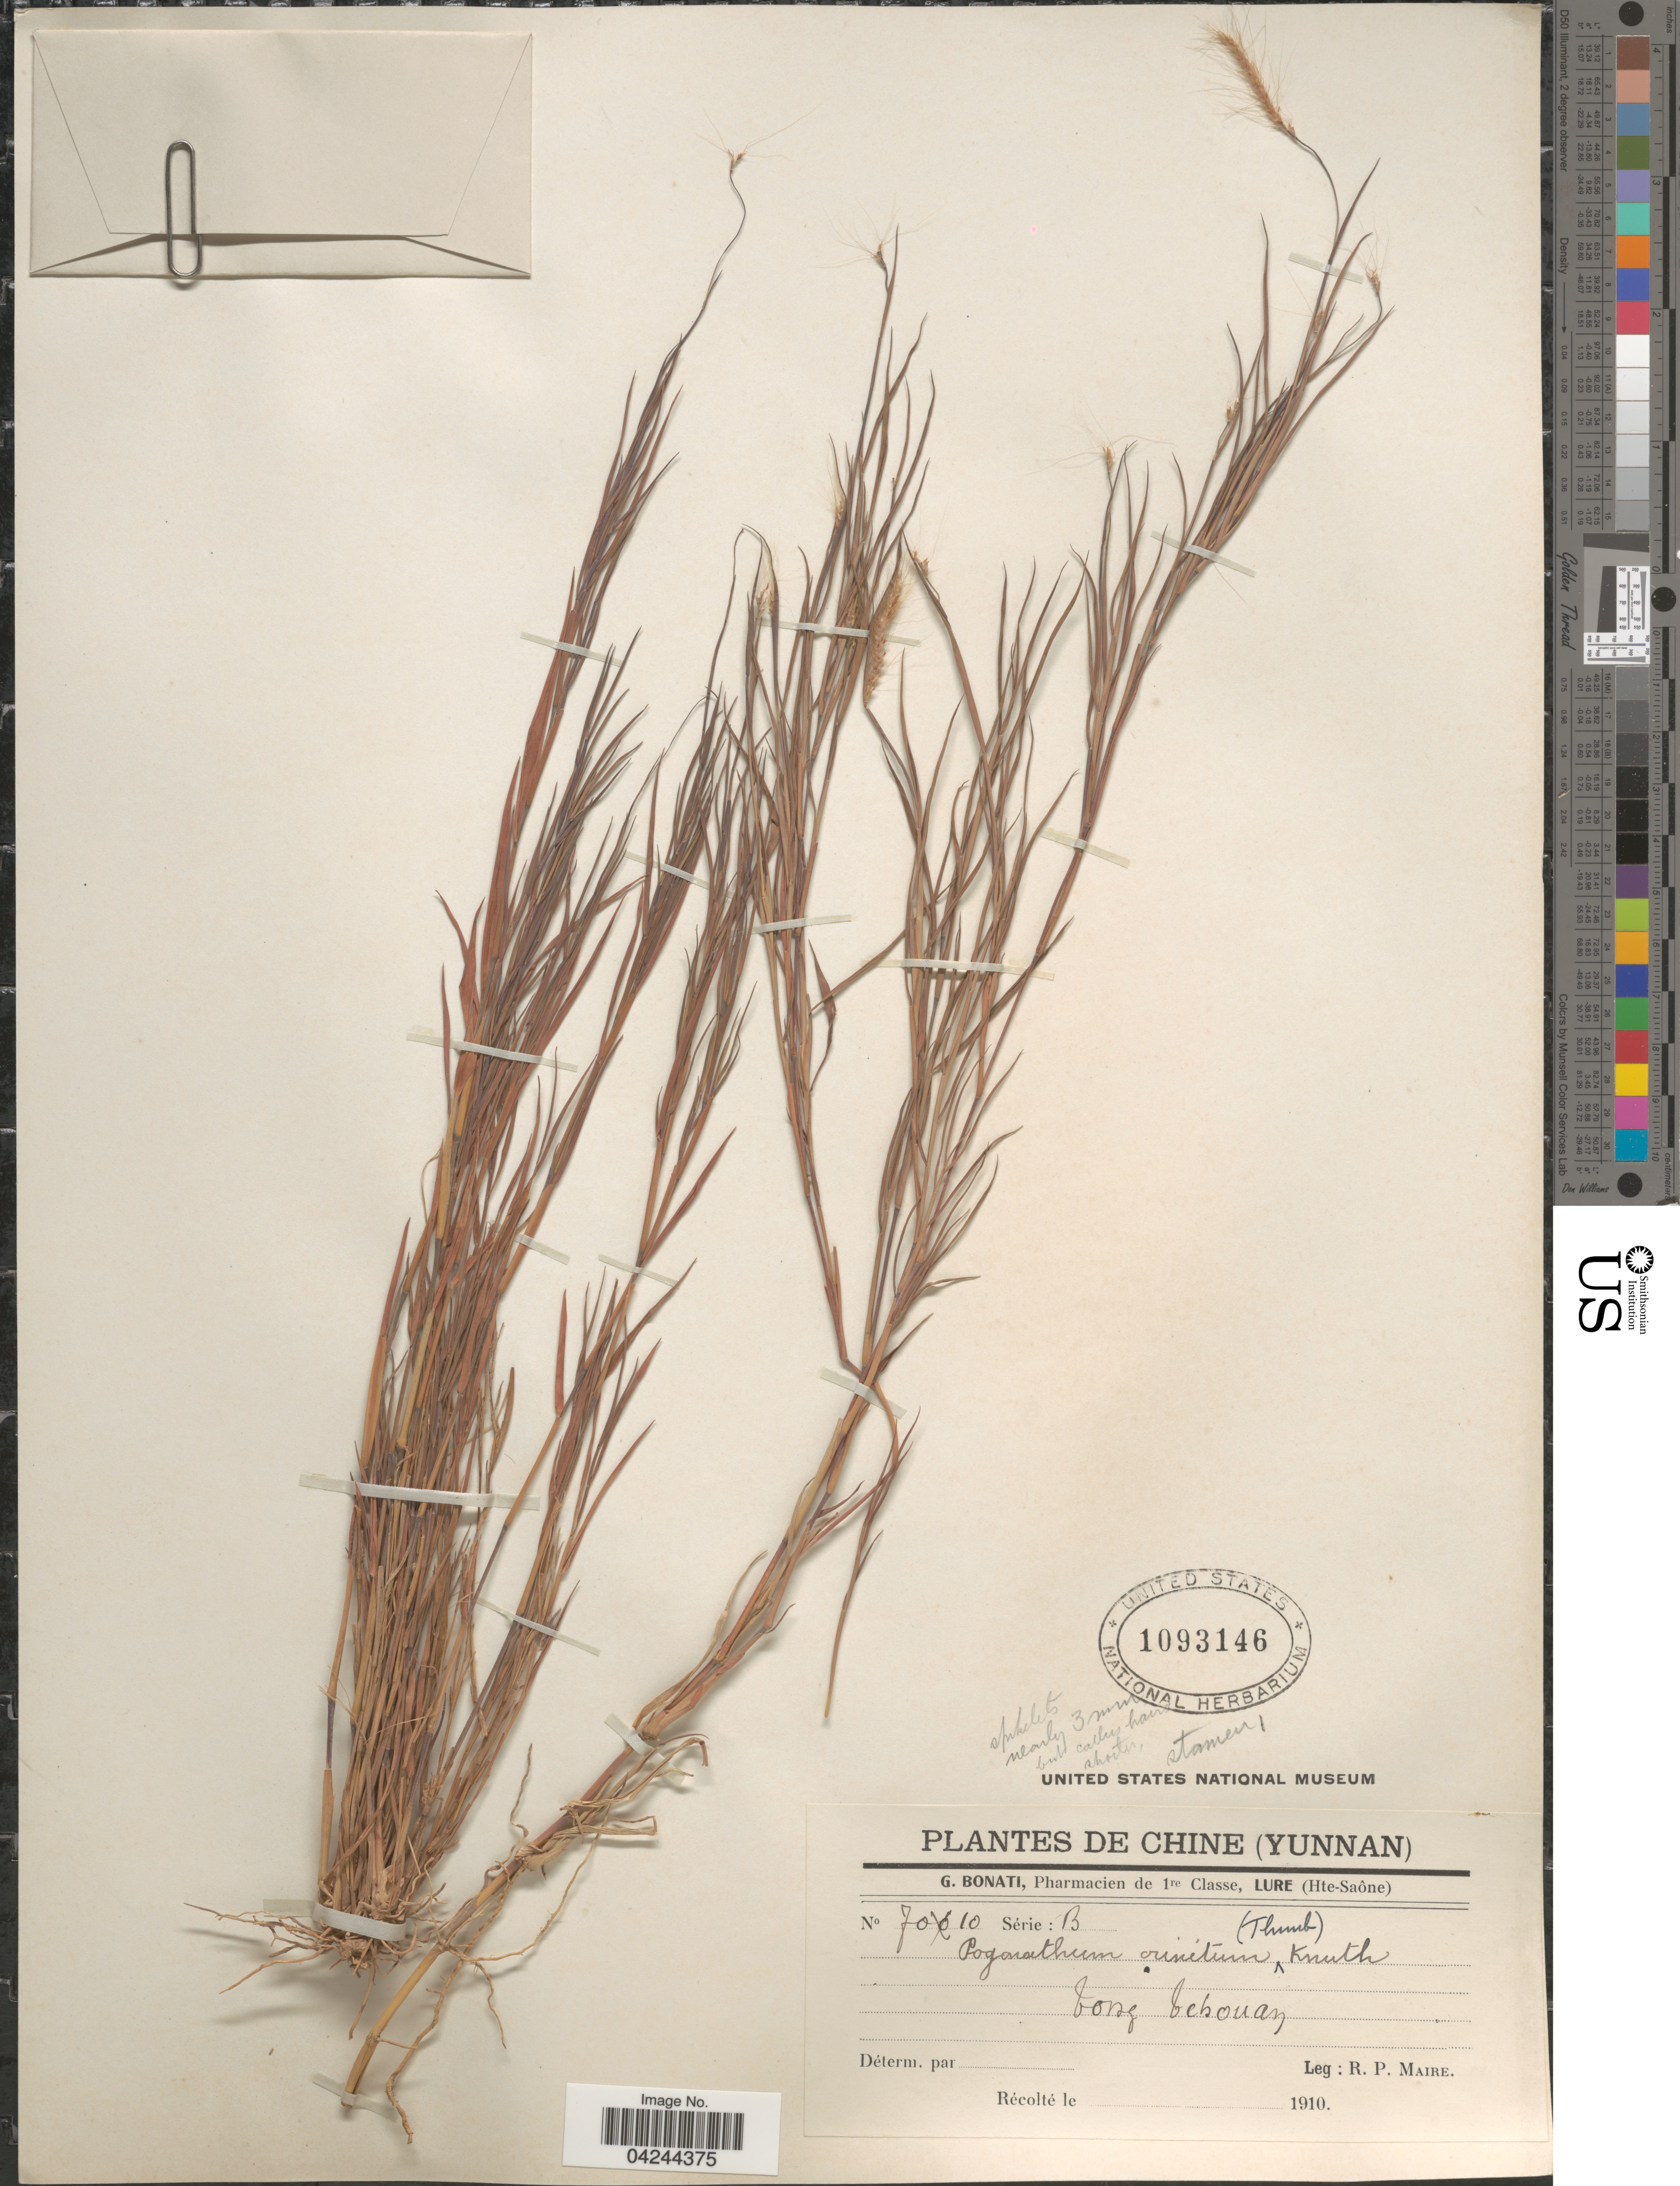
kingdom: Plantae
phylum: Tracheophyta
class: Liliopsida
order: Poales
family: Poaceae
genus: Pogonatherum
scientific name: Pogonatherum crinitum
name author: (Thunb.) Kunth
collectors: R.-P. Maire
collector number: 7010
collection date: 1910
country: China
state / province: Yunnan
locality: Chine. Tong Tcbouan.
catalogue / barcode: US 1093146